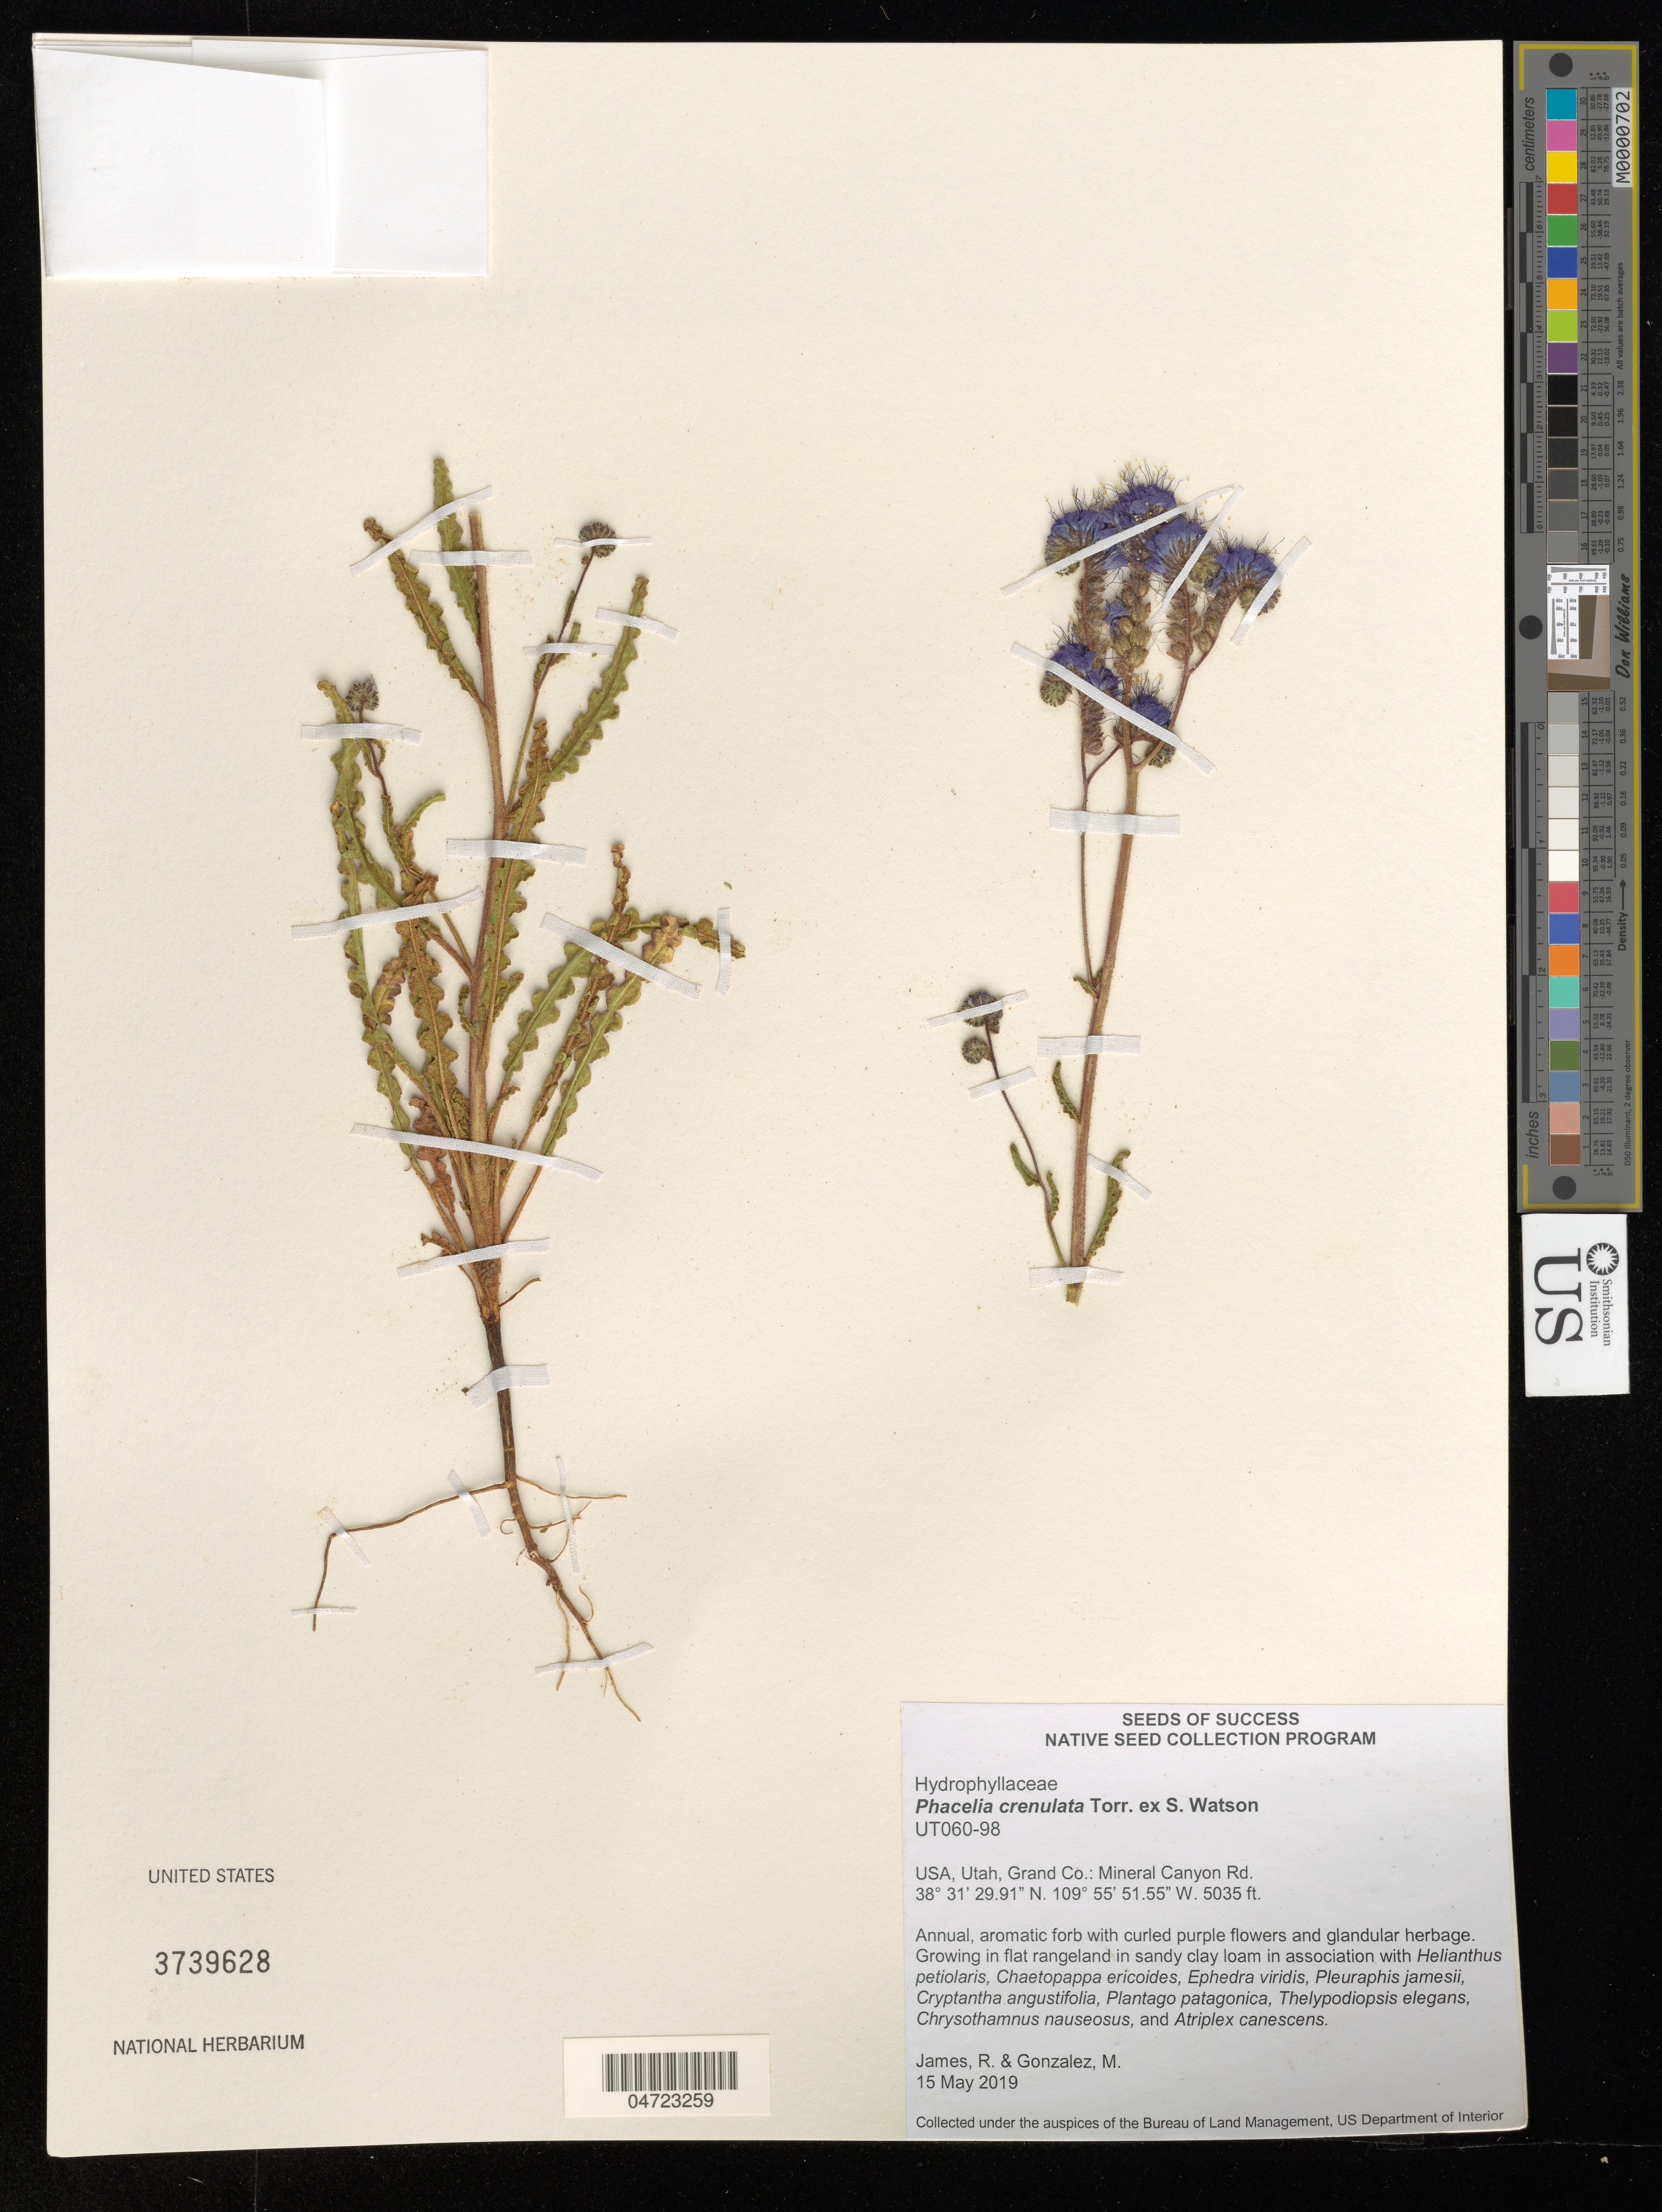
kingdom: Plantae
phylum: Tracheophyta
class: Magnoliopsida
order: Boraginales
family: Hydrophyllaceae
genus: Phacelia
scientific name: Phacelia crenulata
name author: Torr. ex S. Watson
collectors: R. James & M. Gonzalez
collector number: UT060-98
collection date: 2019-05-15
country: United States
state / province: Utah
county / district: Grand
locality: Grand Co.: Mineral Canyon Rd.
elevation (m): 1535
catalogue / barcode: US 3739628